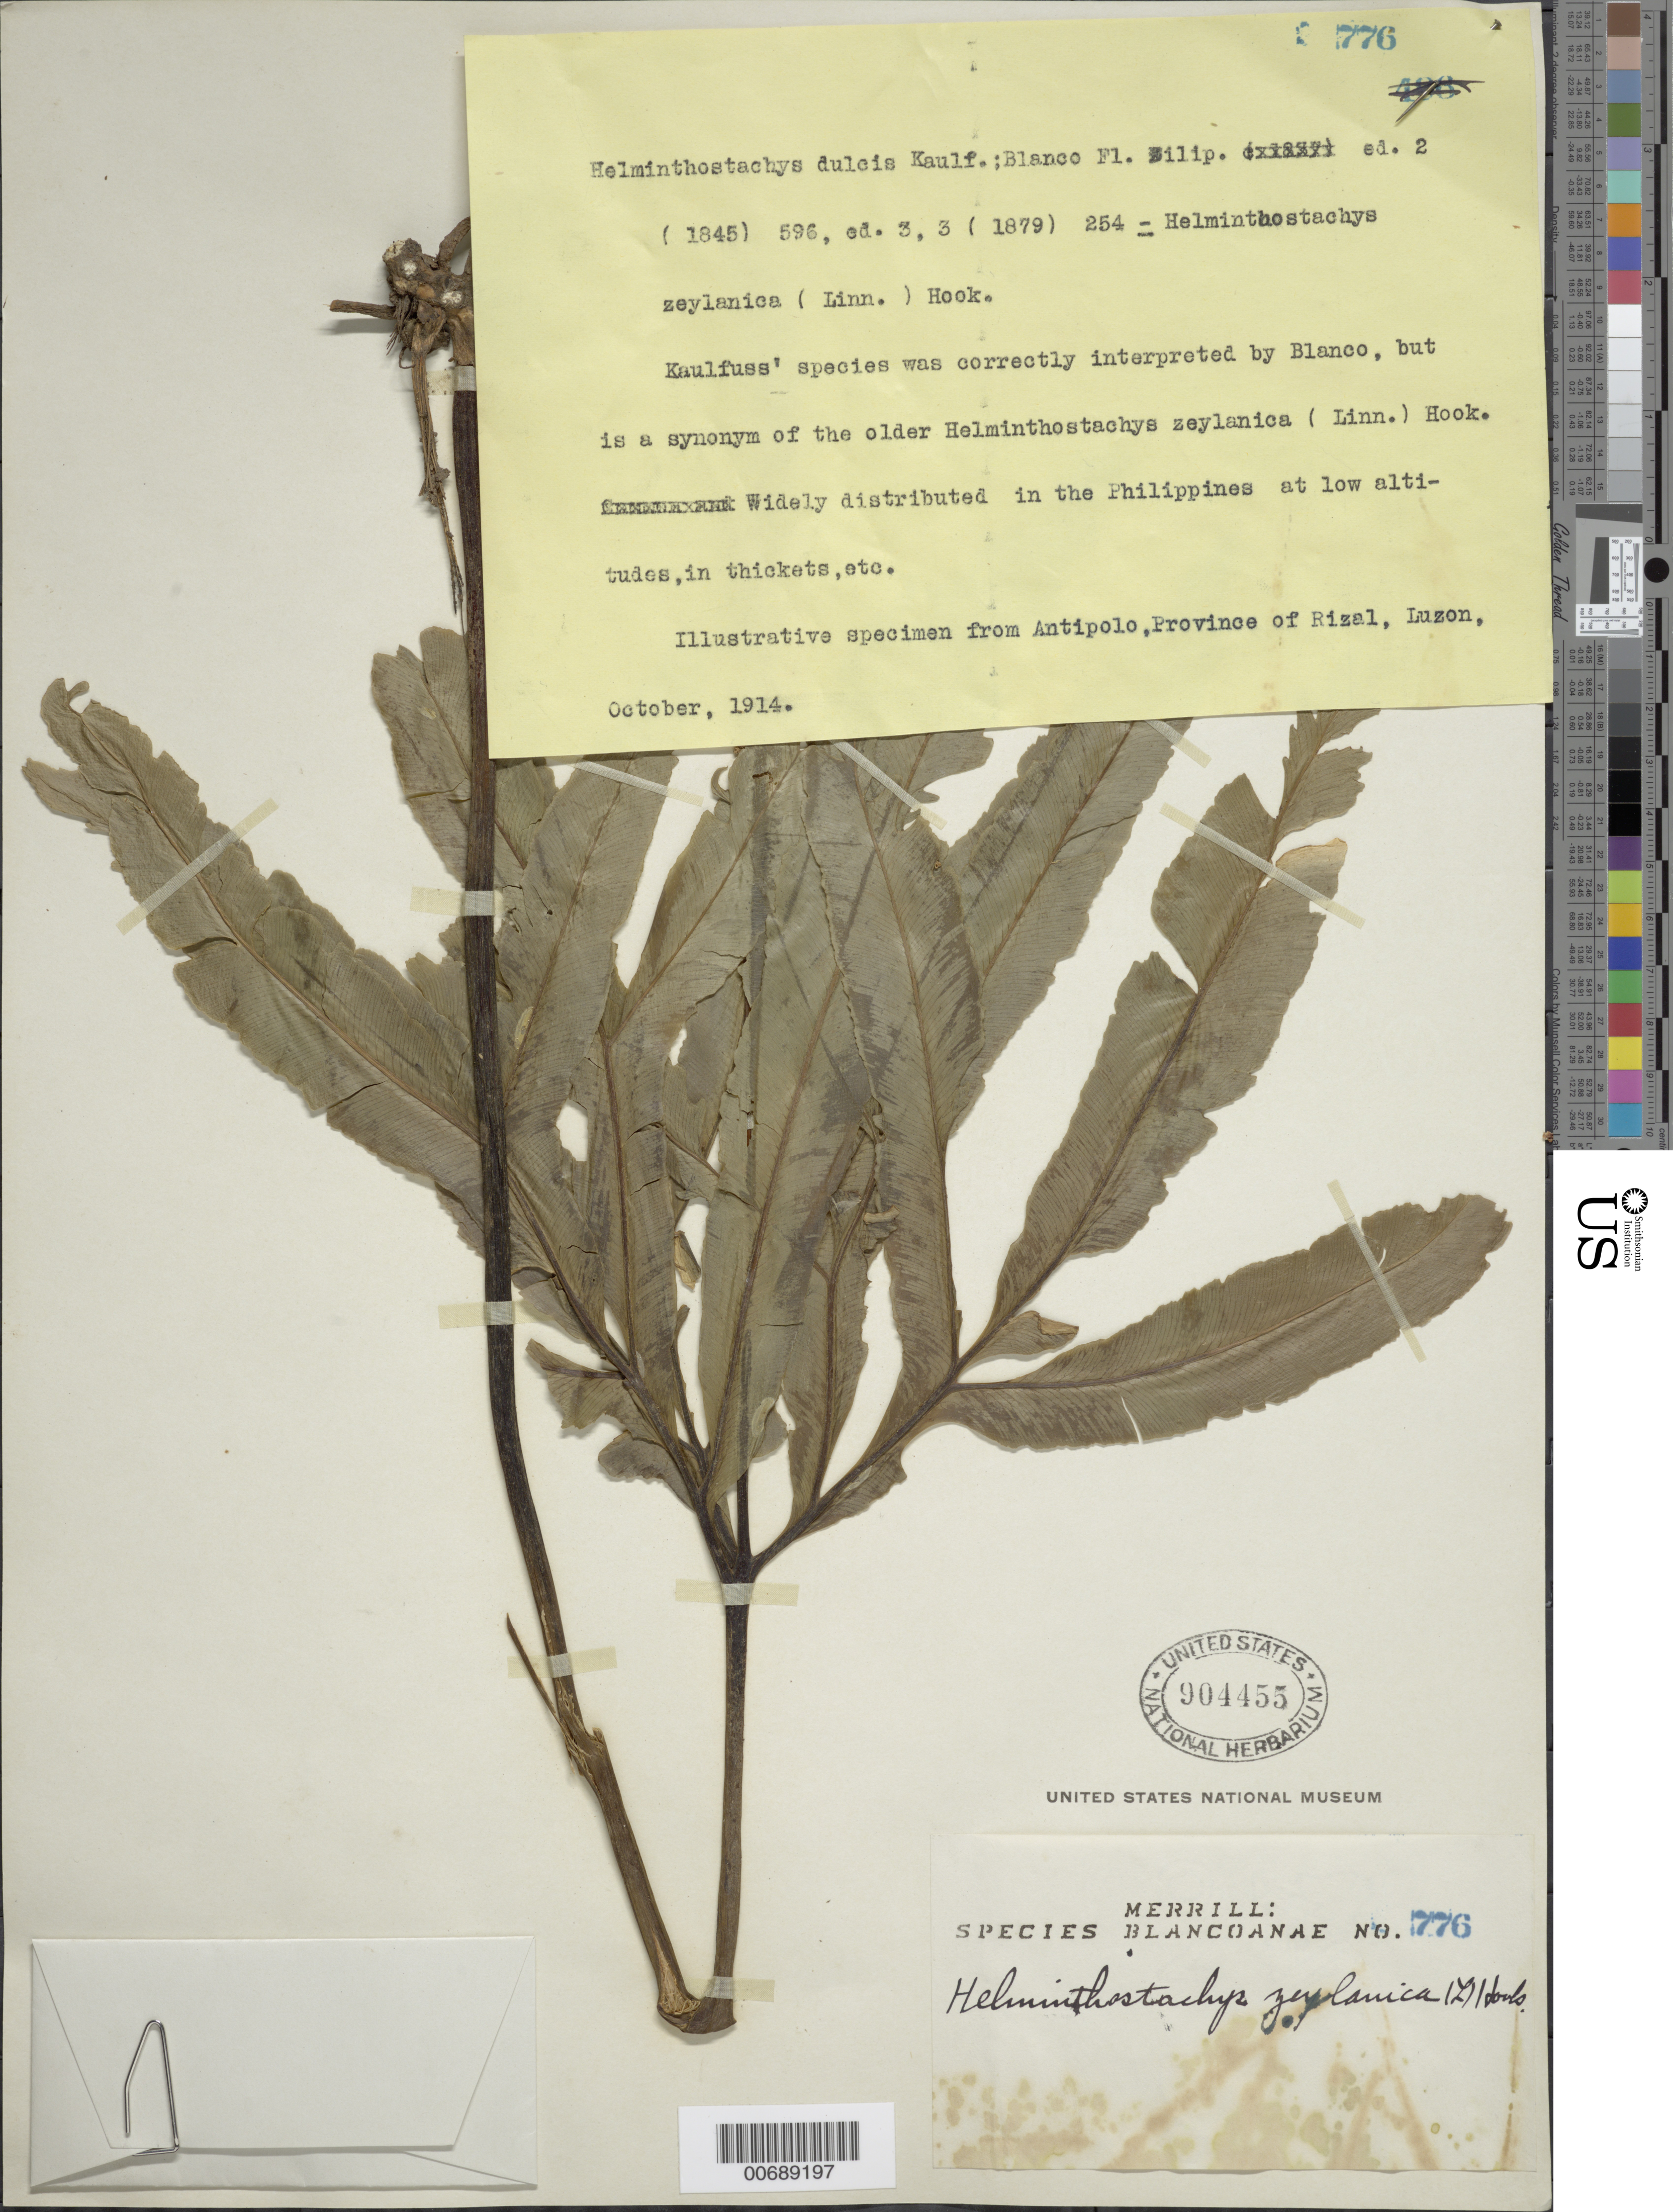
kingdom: Plantae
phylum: Tracheophyta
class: Polypodiopsida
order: Ophioglossales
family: Ophioglossaceae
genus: Helminthostachys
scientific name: Helminthostachys zeylanica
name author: (L.) Hook.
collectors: E. D. Merrill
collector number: Sp. Blancoan. 0776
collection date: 1914-10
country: Philippines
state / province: Calabarzon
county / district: Rizal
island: Luzon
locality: Antipolo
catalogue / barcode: US 904455